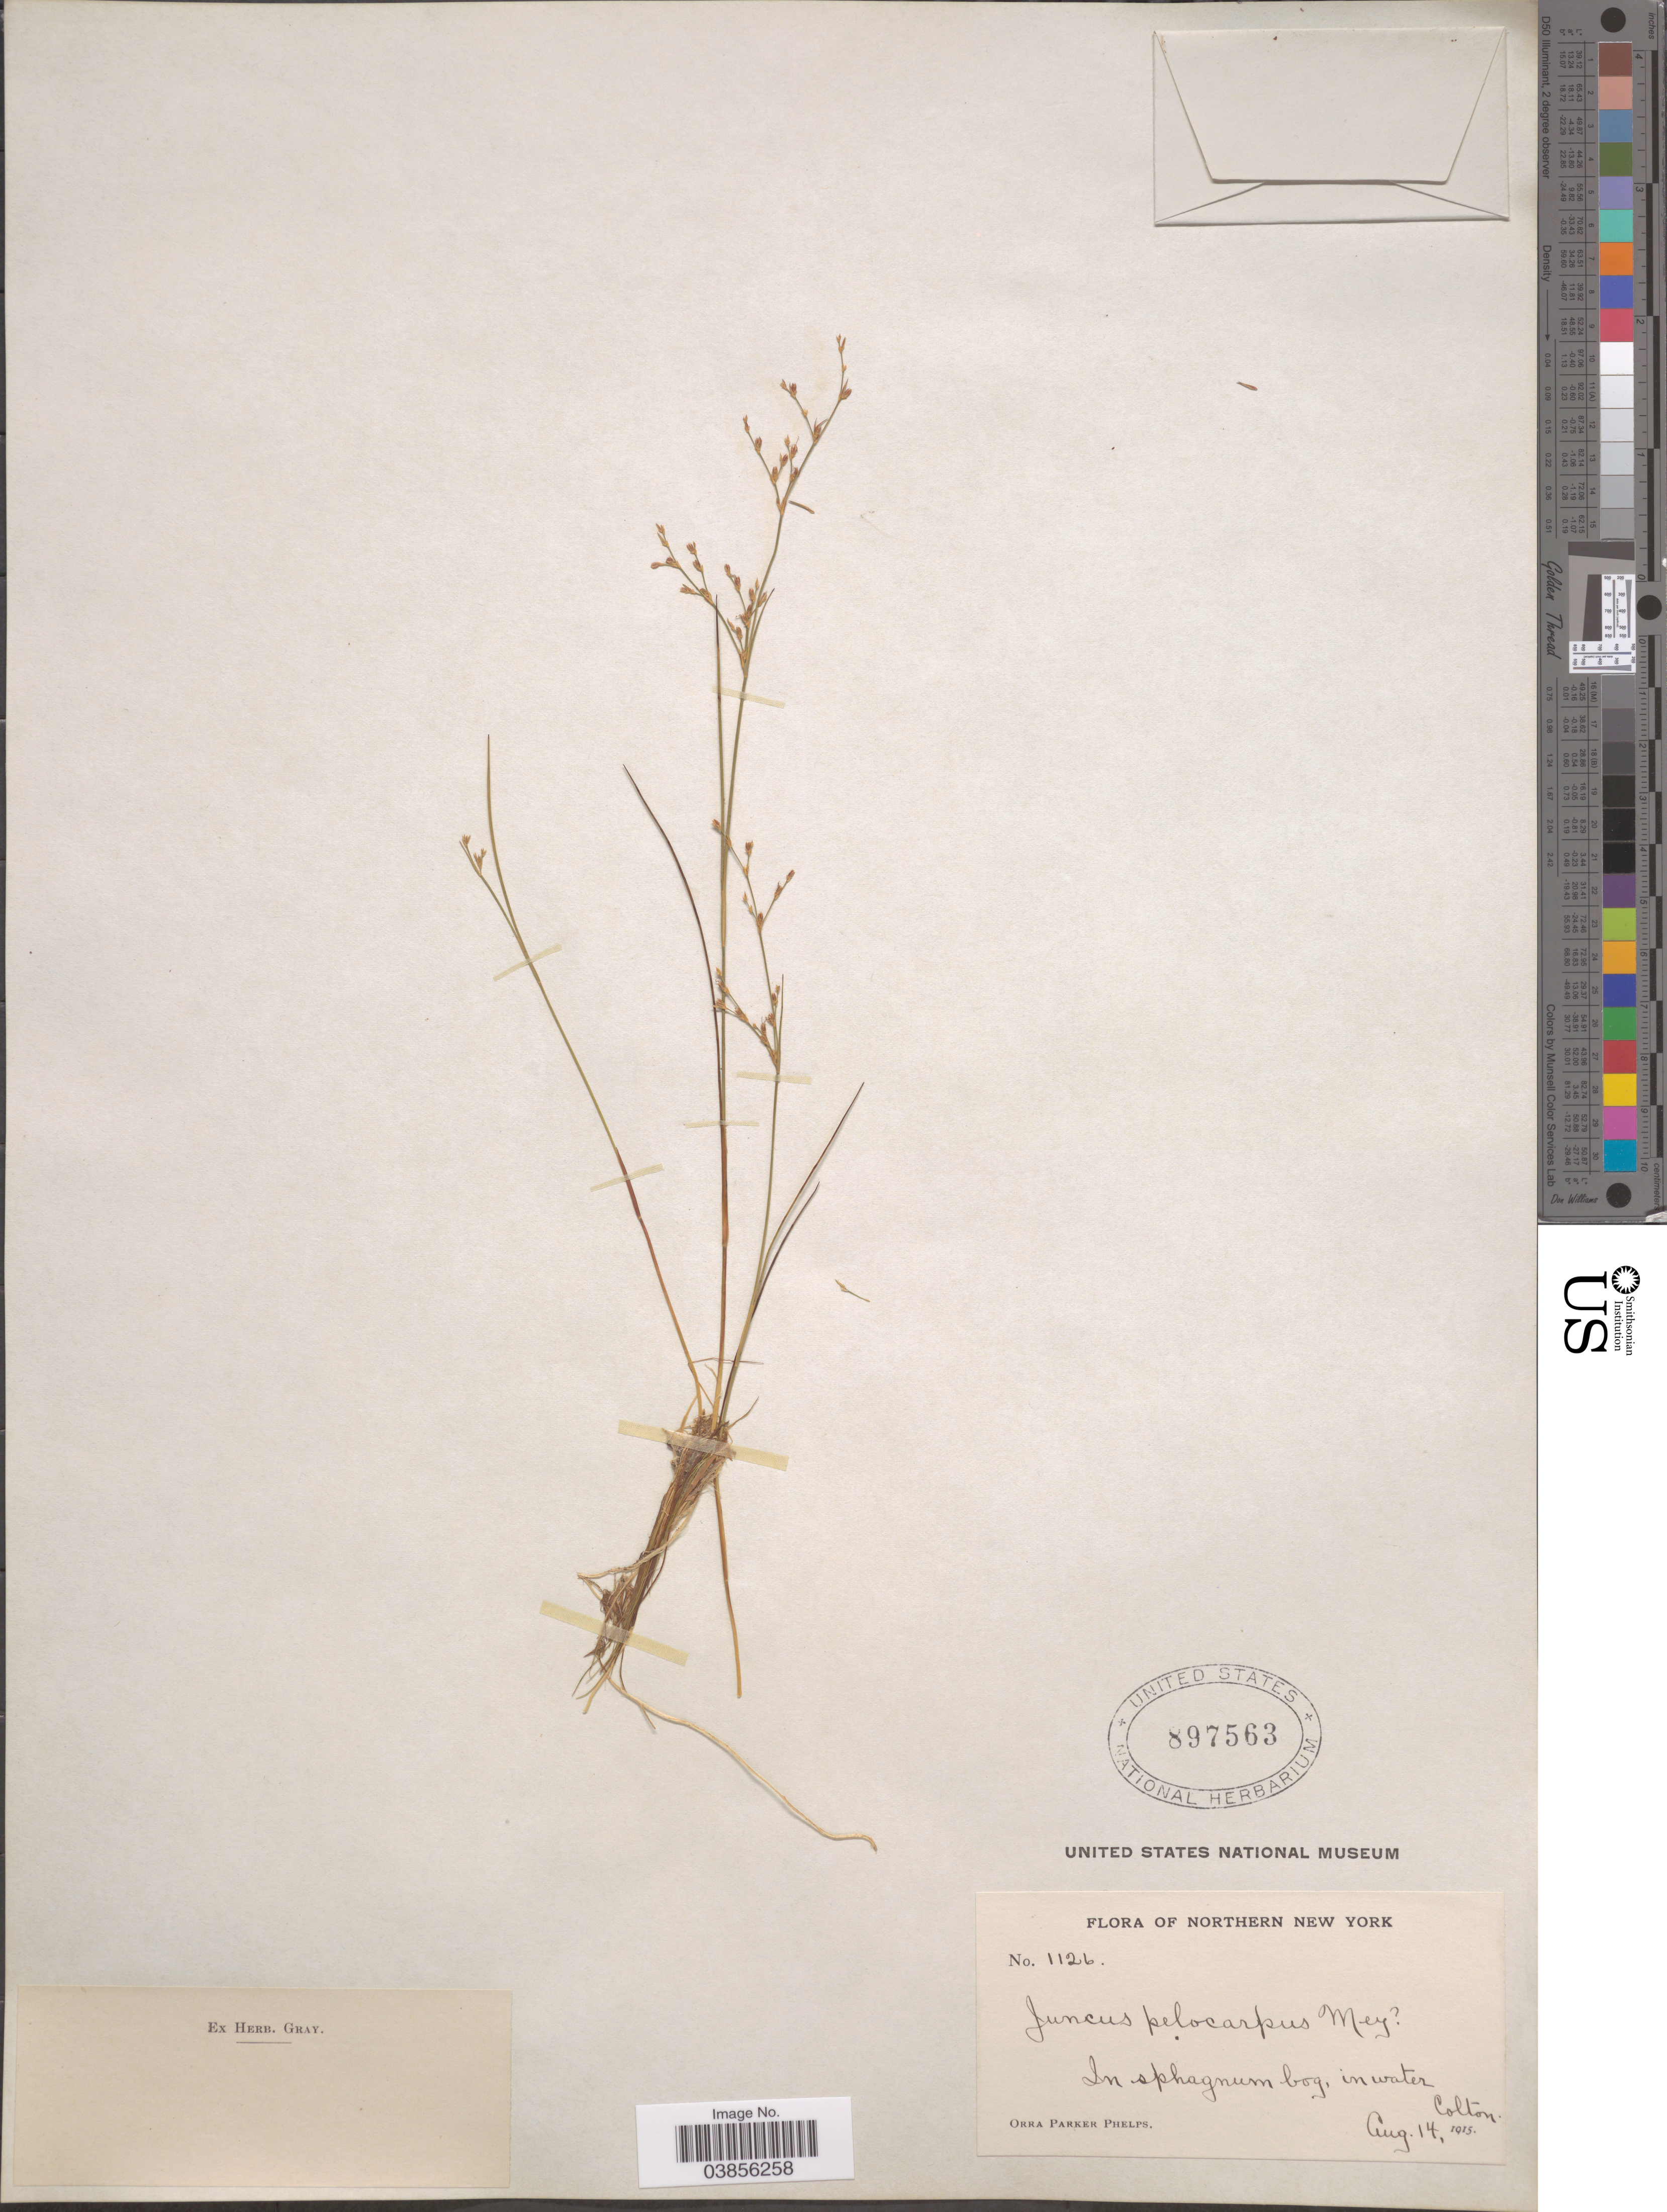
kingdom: Plantae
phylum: Tracheophyta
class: Liliopsida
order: Poales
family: Juncaceae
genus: Juncus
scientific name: Juncus pelocarpus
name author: E. Mey.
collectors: O. P. Phelps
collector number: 1126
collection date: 1915-08-14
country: United States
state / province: New York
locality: Northern New York. Colton.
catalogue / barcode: US 897563